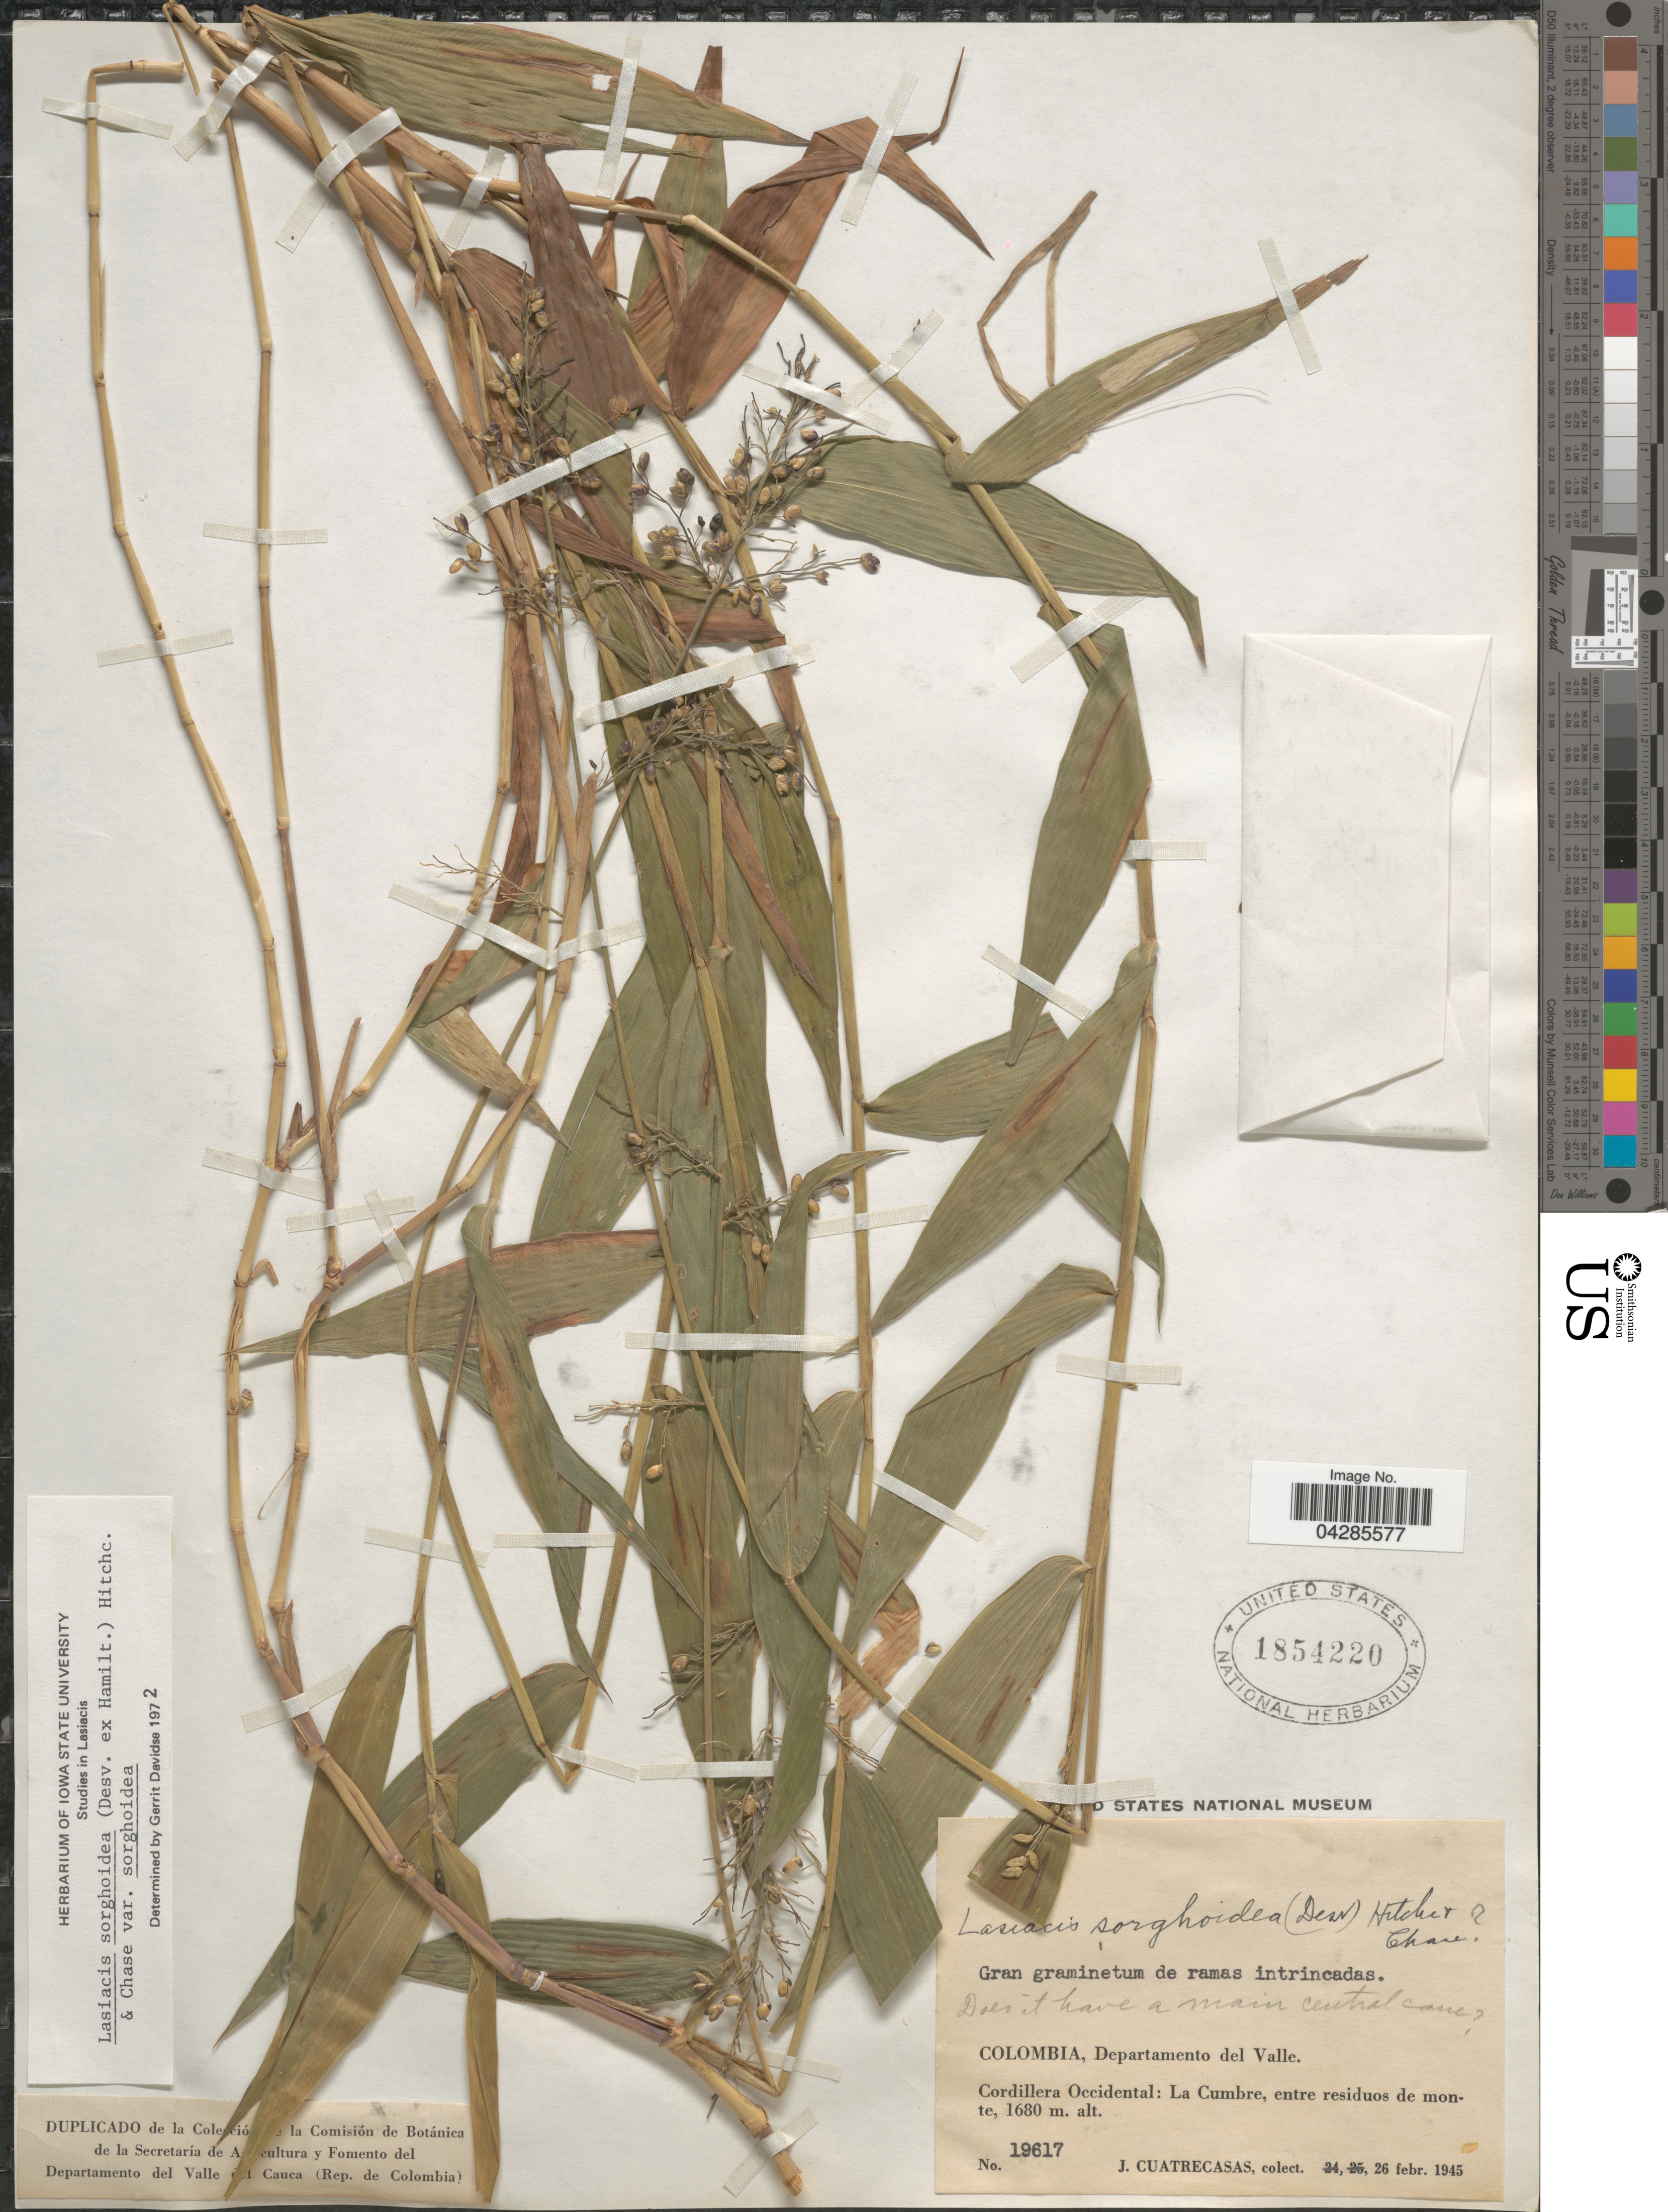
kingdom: Plantae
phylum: Tracheophyta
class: Liliopsida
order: Poales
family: Poaceae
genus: Lasiacis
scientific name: Lasiacis sorghoidea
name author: (Desv. ex Ham.) Hitchc. & Chase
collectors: J. Cuatrecasas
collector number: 19617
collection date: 1945-02-26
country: Colombia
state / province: Valle del Cauca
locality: Departamento del Valle. Cordillera Occidental: La Cumbre, entre residuos de monte.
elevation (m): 1680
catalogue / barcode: US 1854220